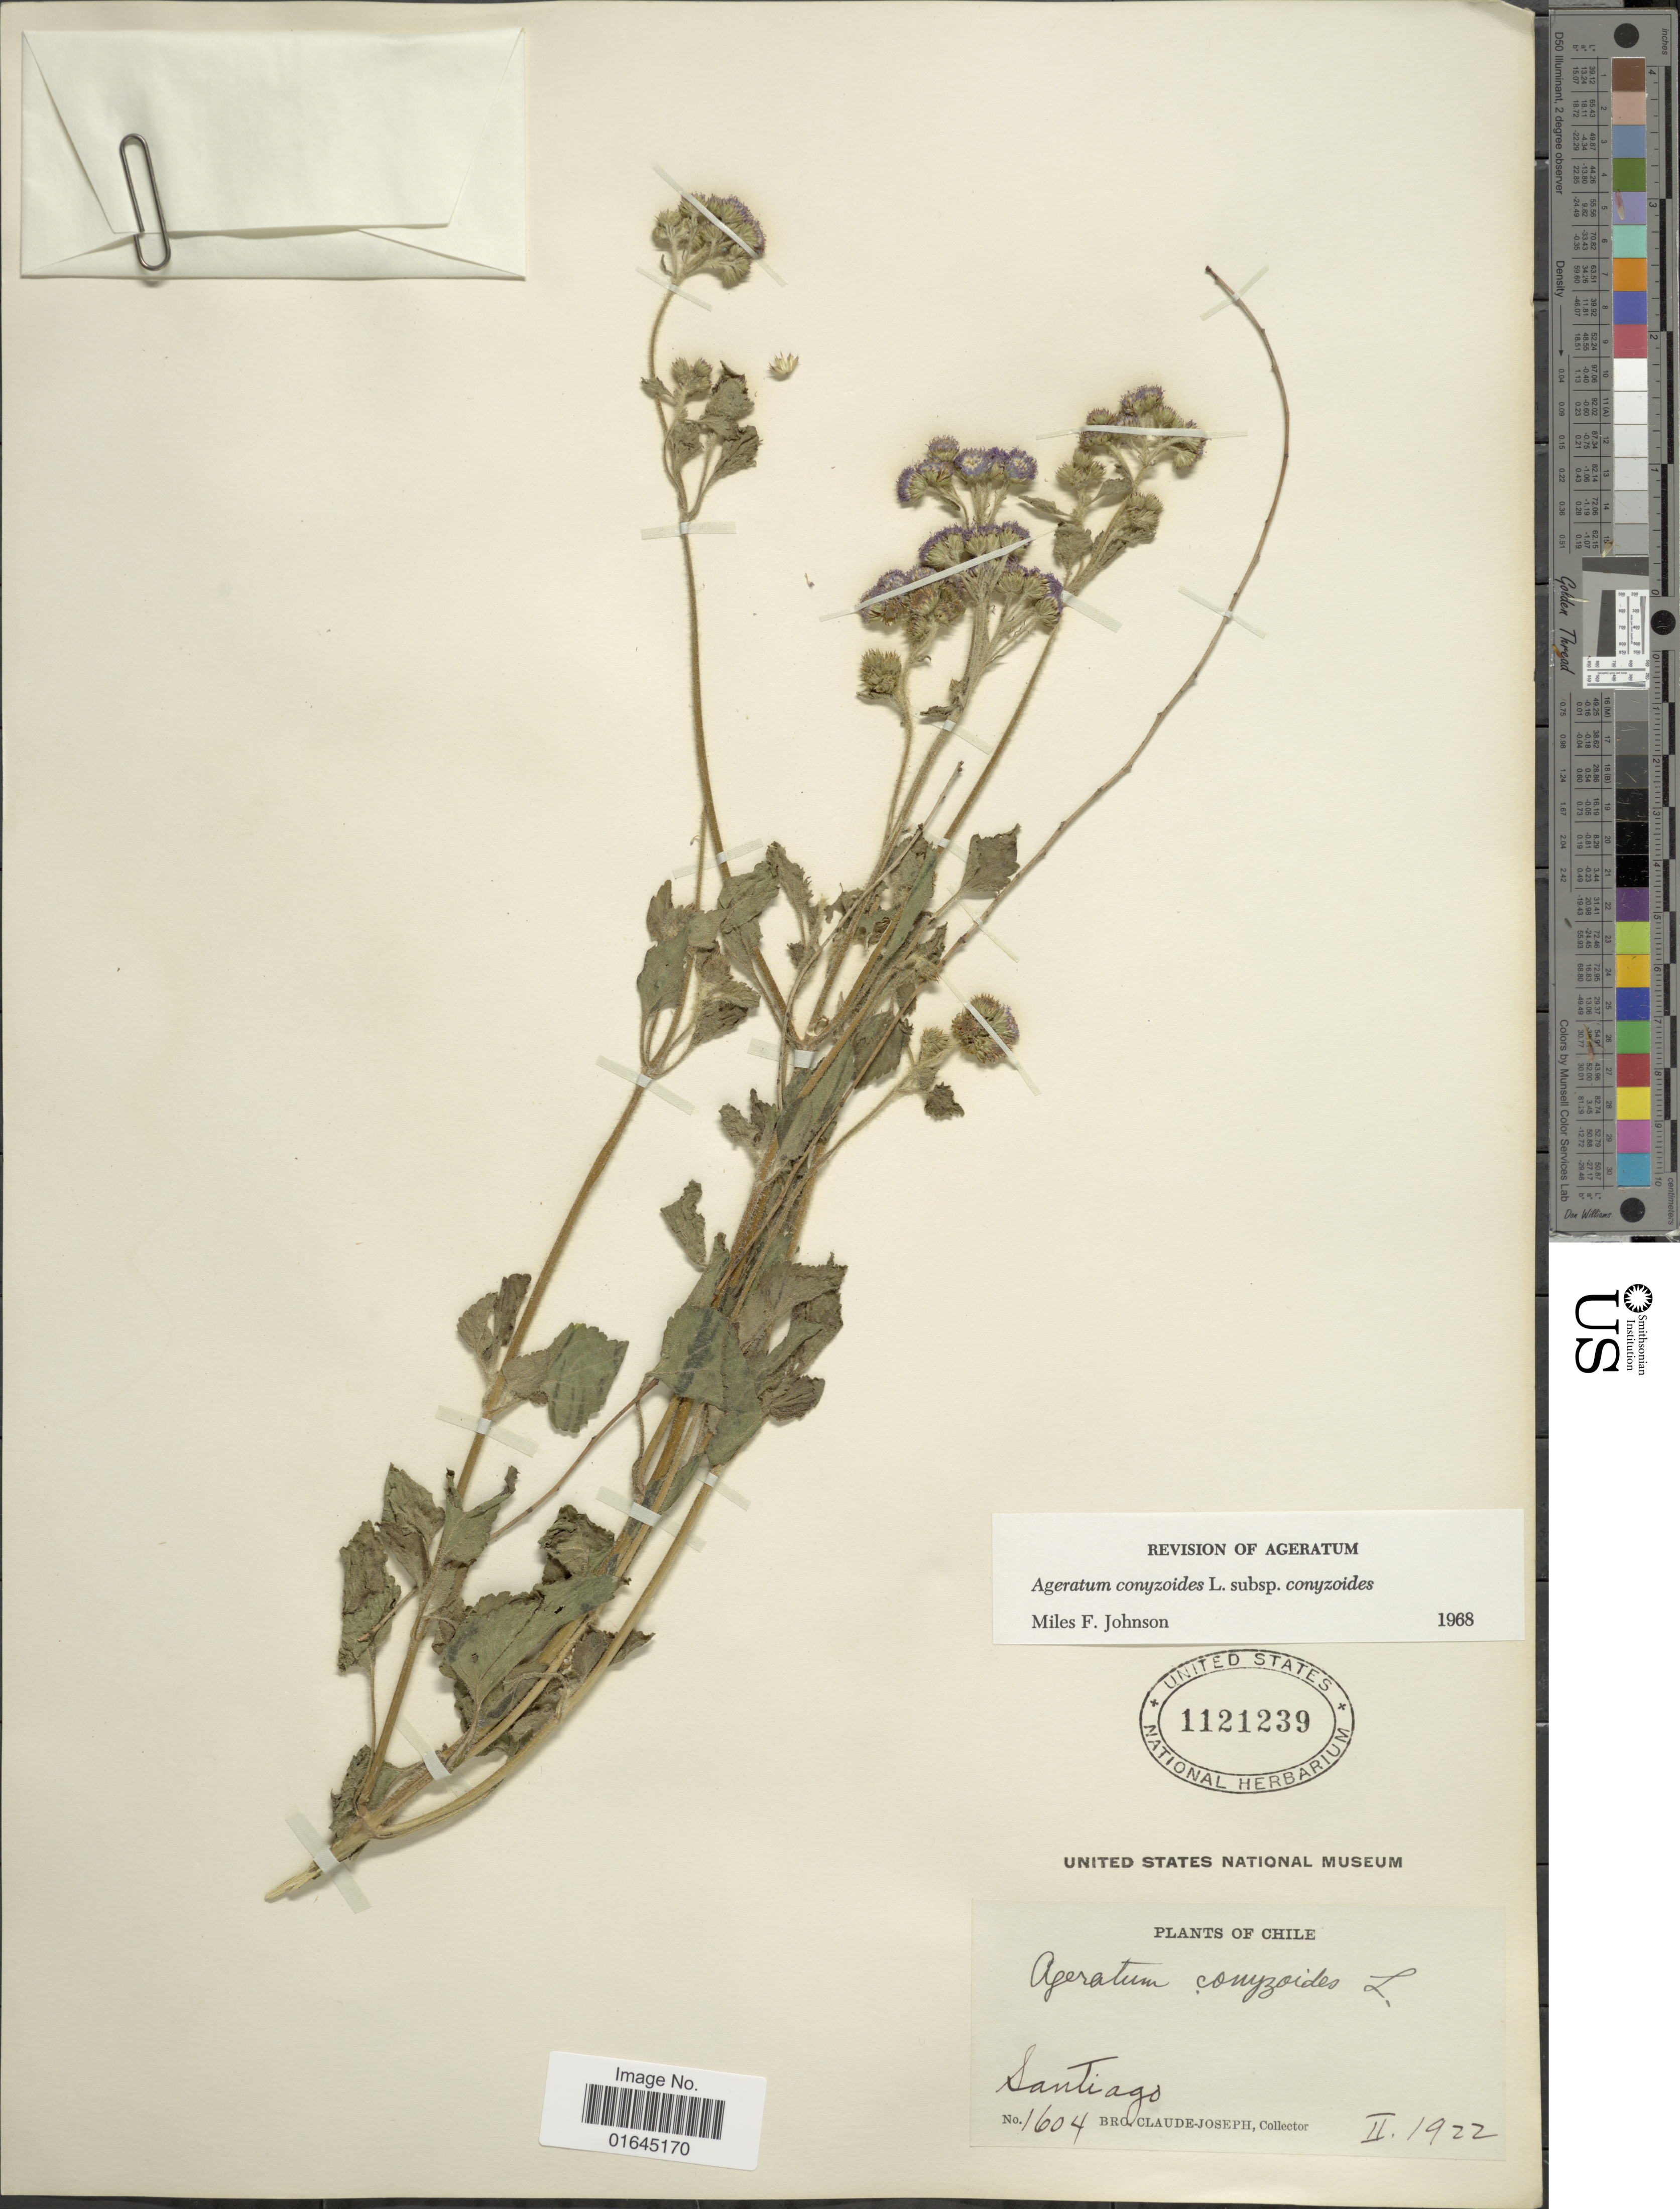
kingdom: Plantae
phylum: Tracheophyta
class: Magnoliopsida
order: Asterales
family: Asteraceae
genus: Ageratum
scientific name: Ageratum conyzoides subsp. conyzoides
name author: L.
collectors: Bro. Claude-Joseph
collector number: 1604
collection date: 1922-02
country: Chile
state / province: Región Metropolitana (RM)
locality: Chile, Santiago.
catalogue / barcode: US 1121239